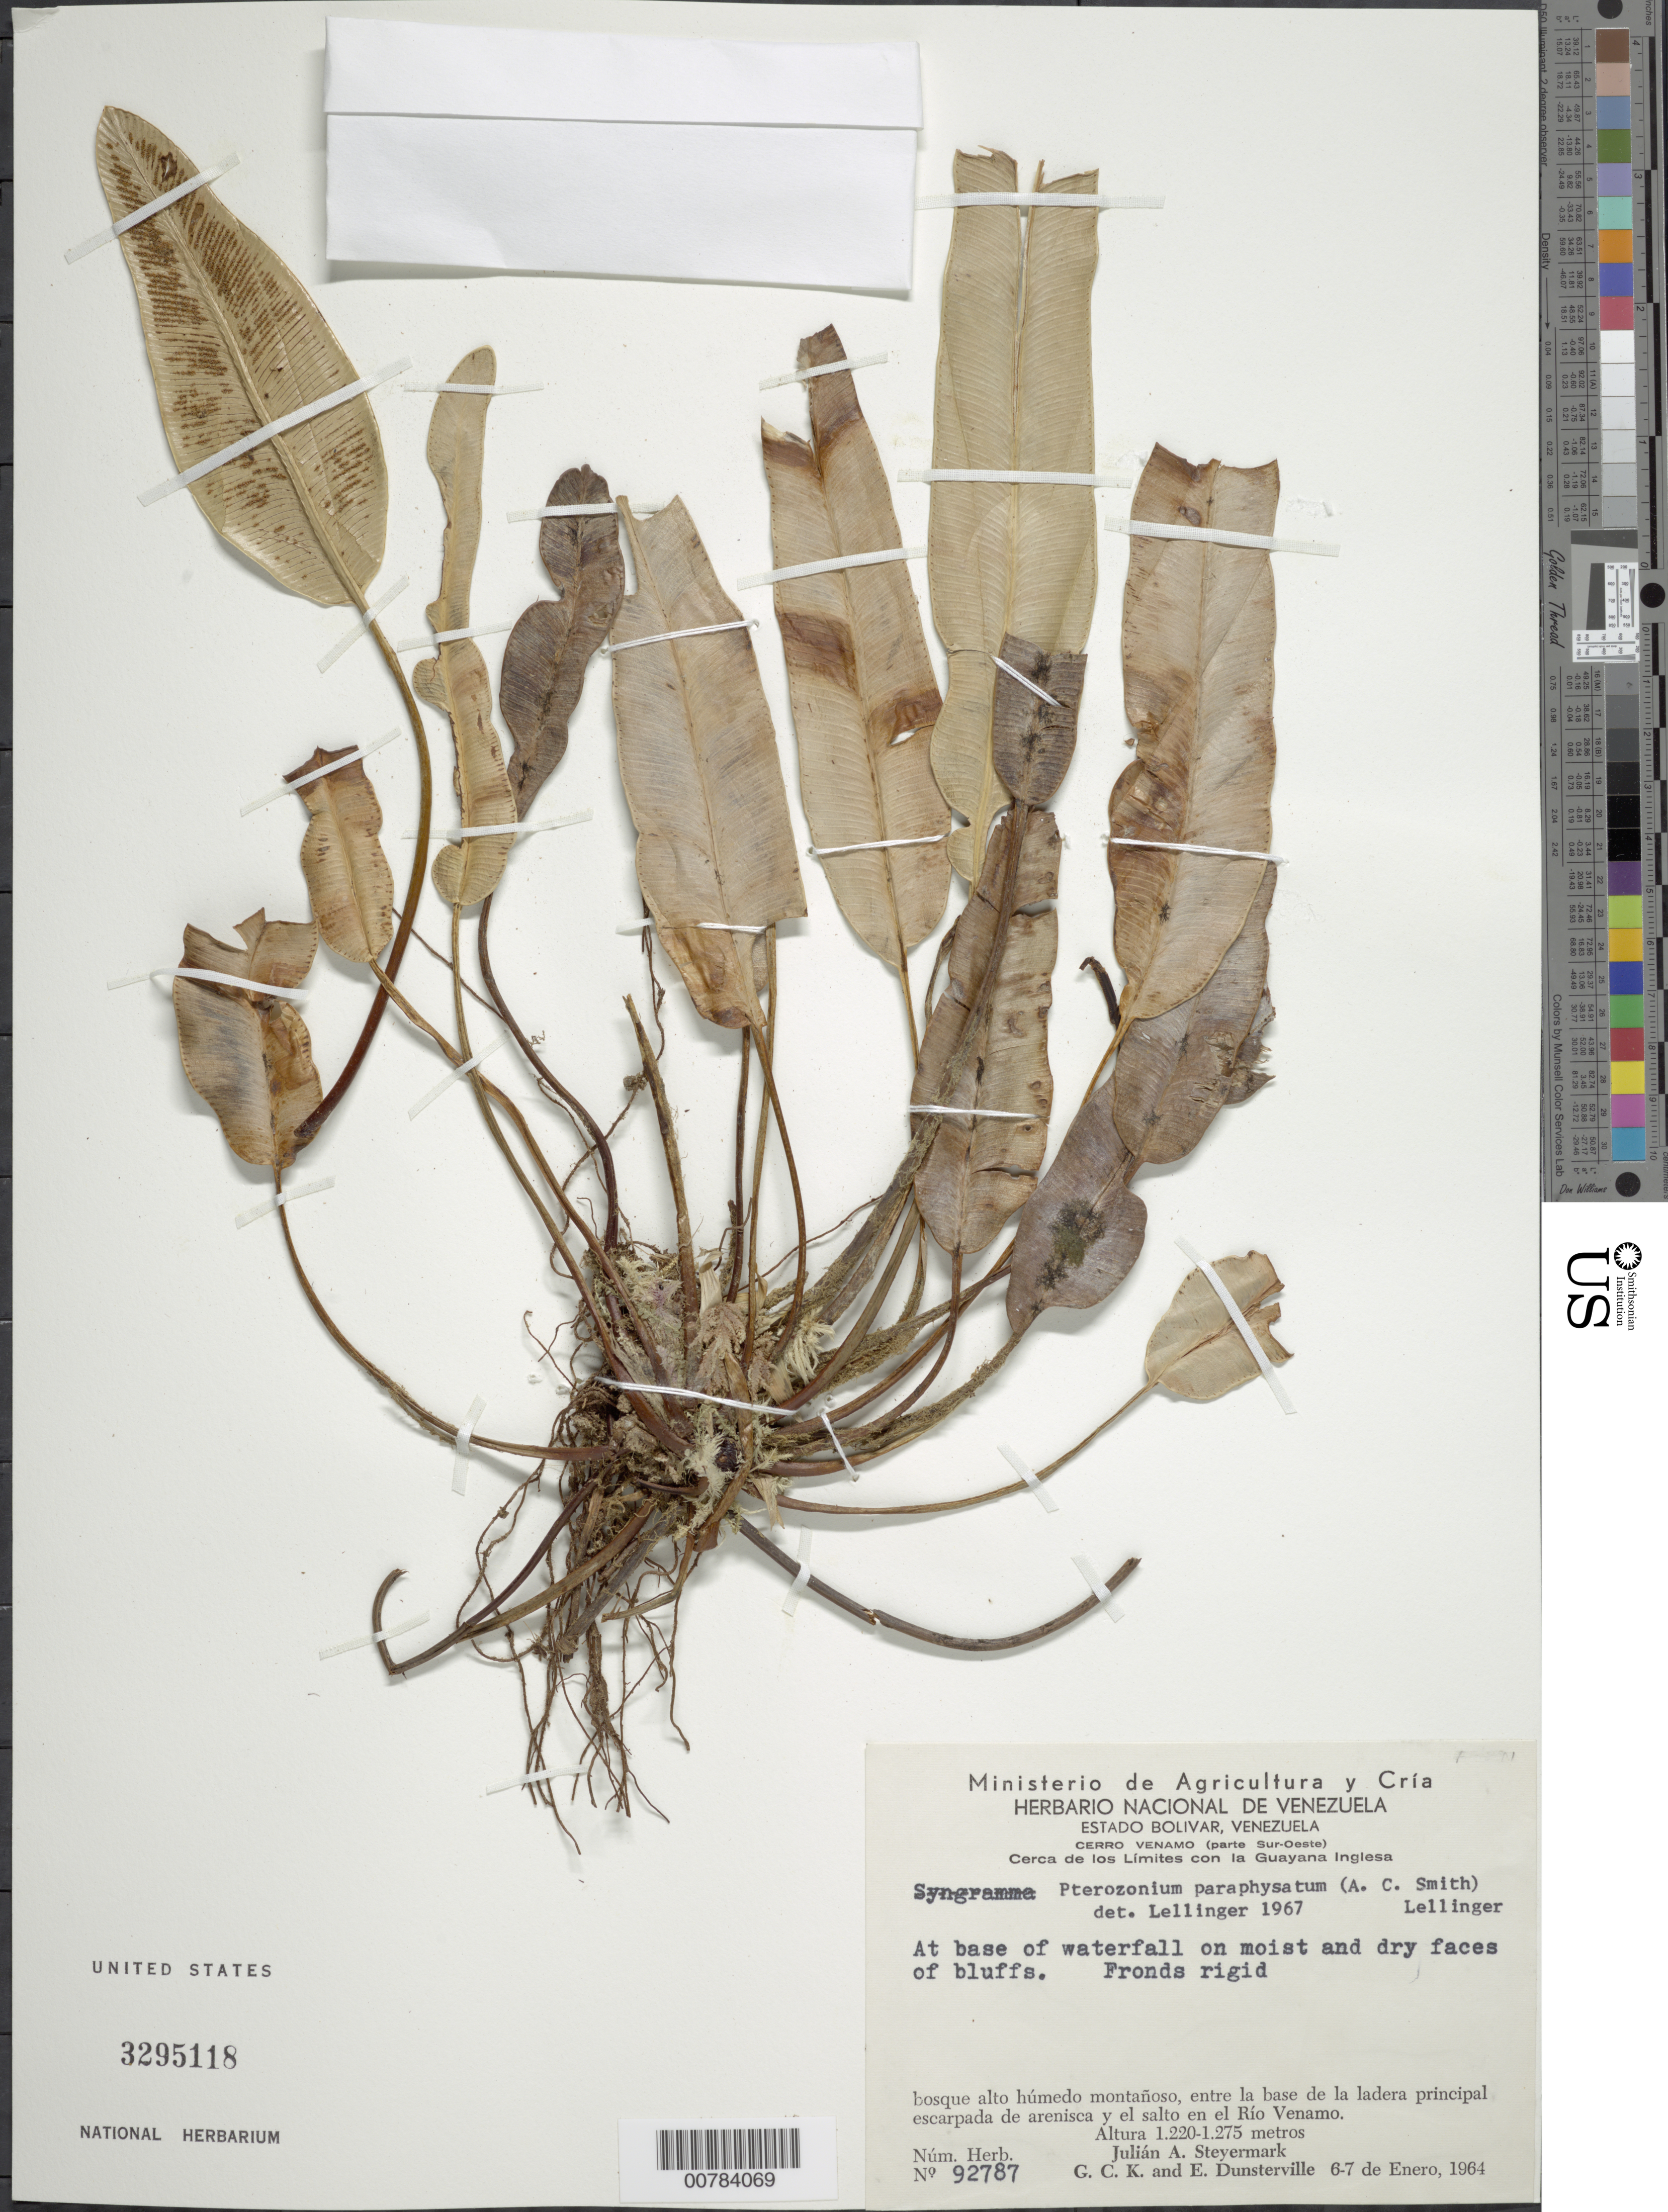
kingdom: Plantae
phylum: Tracheophyta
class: Polypodiopsida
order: Polypodiales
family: Pteridaceae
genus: Pterozonium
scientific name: Pterozonium paraphysatum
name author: (A.C. Sm.) Lellinger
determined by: Lellinger, David B., (BOT), Smithsonian Institution - National Museum of Natural History (UNITED STATES)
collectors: J. Steyermark, G. C. K. Dunsterville & E. Dunsterville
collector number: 92787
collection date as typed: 6-Jan-64 to 7-Jan-64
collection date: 1964-01-06/1964-01-07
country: Venezuela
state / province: Bolívar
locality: Cerro Venamo (parte Sur-Oeste), Río Venamo, cerca de los limites con la Guayana Inglesa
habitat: Base of waterfall on moist and dry faces of bluffs. bosque alto humedo montanoso, entre la ase de la ladera principal escarpada de arenisca y el salto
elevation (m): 1220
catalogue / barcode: US 3295118